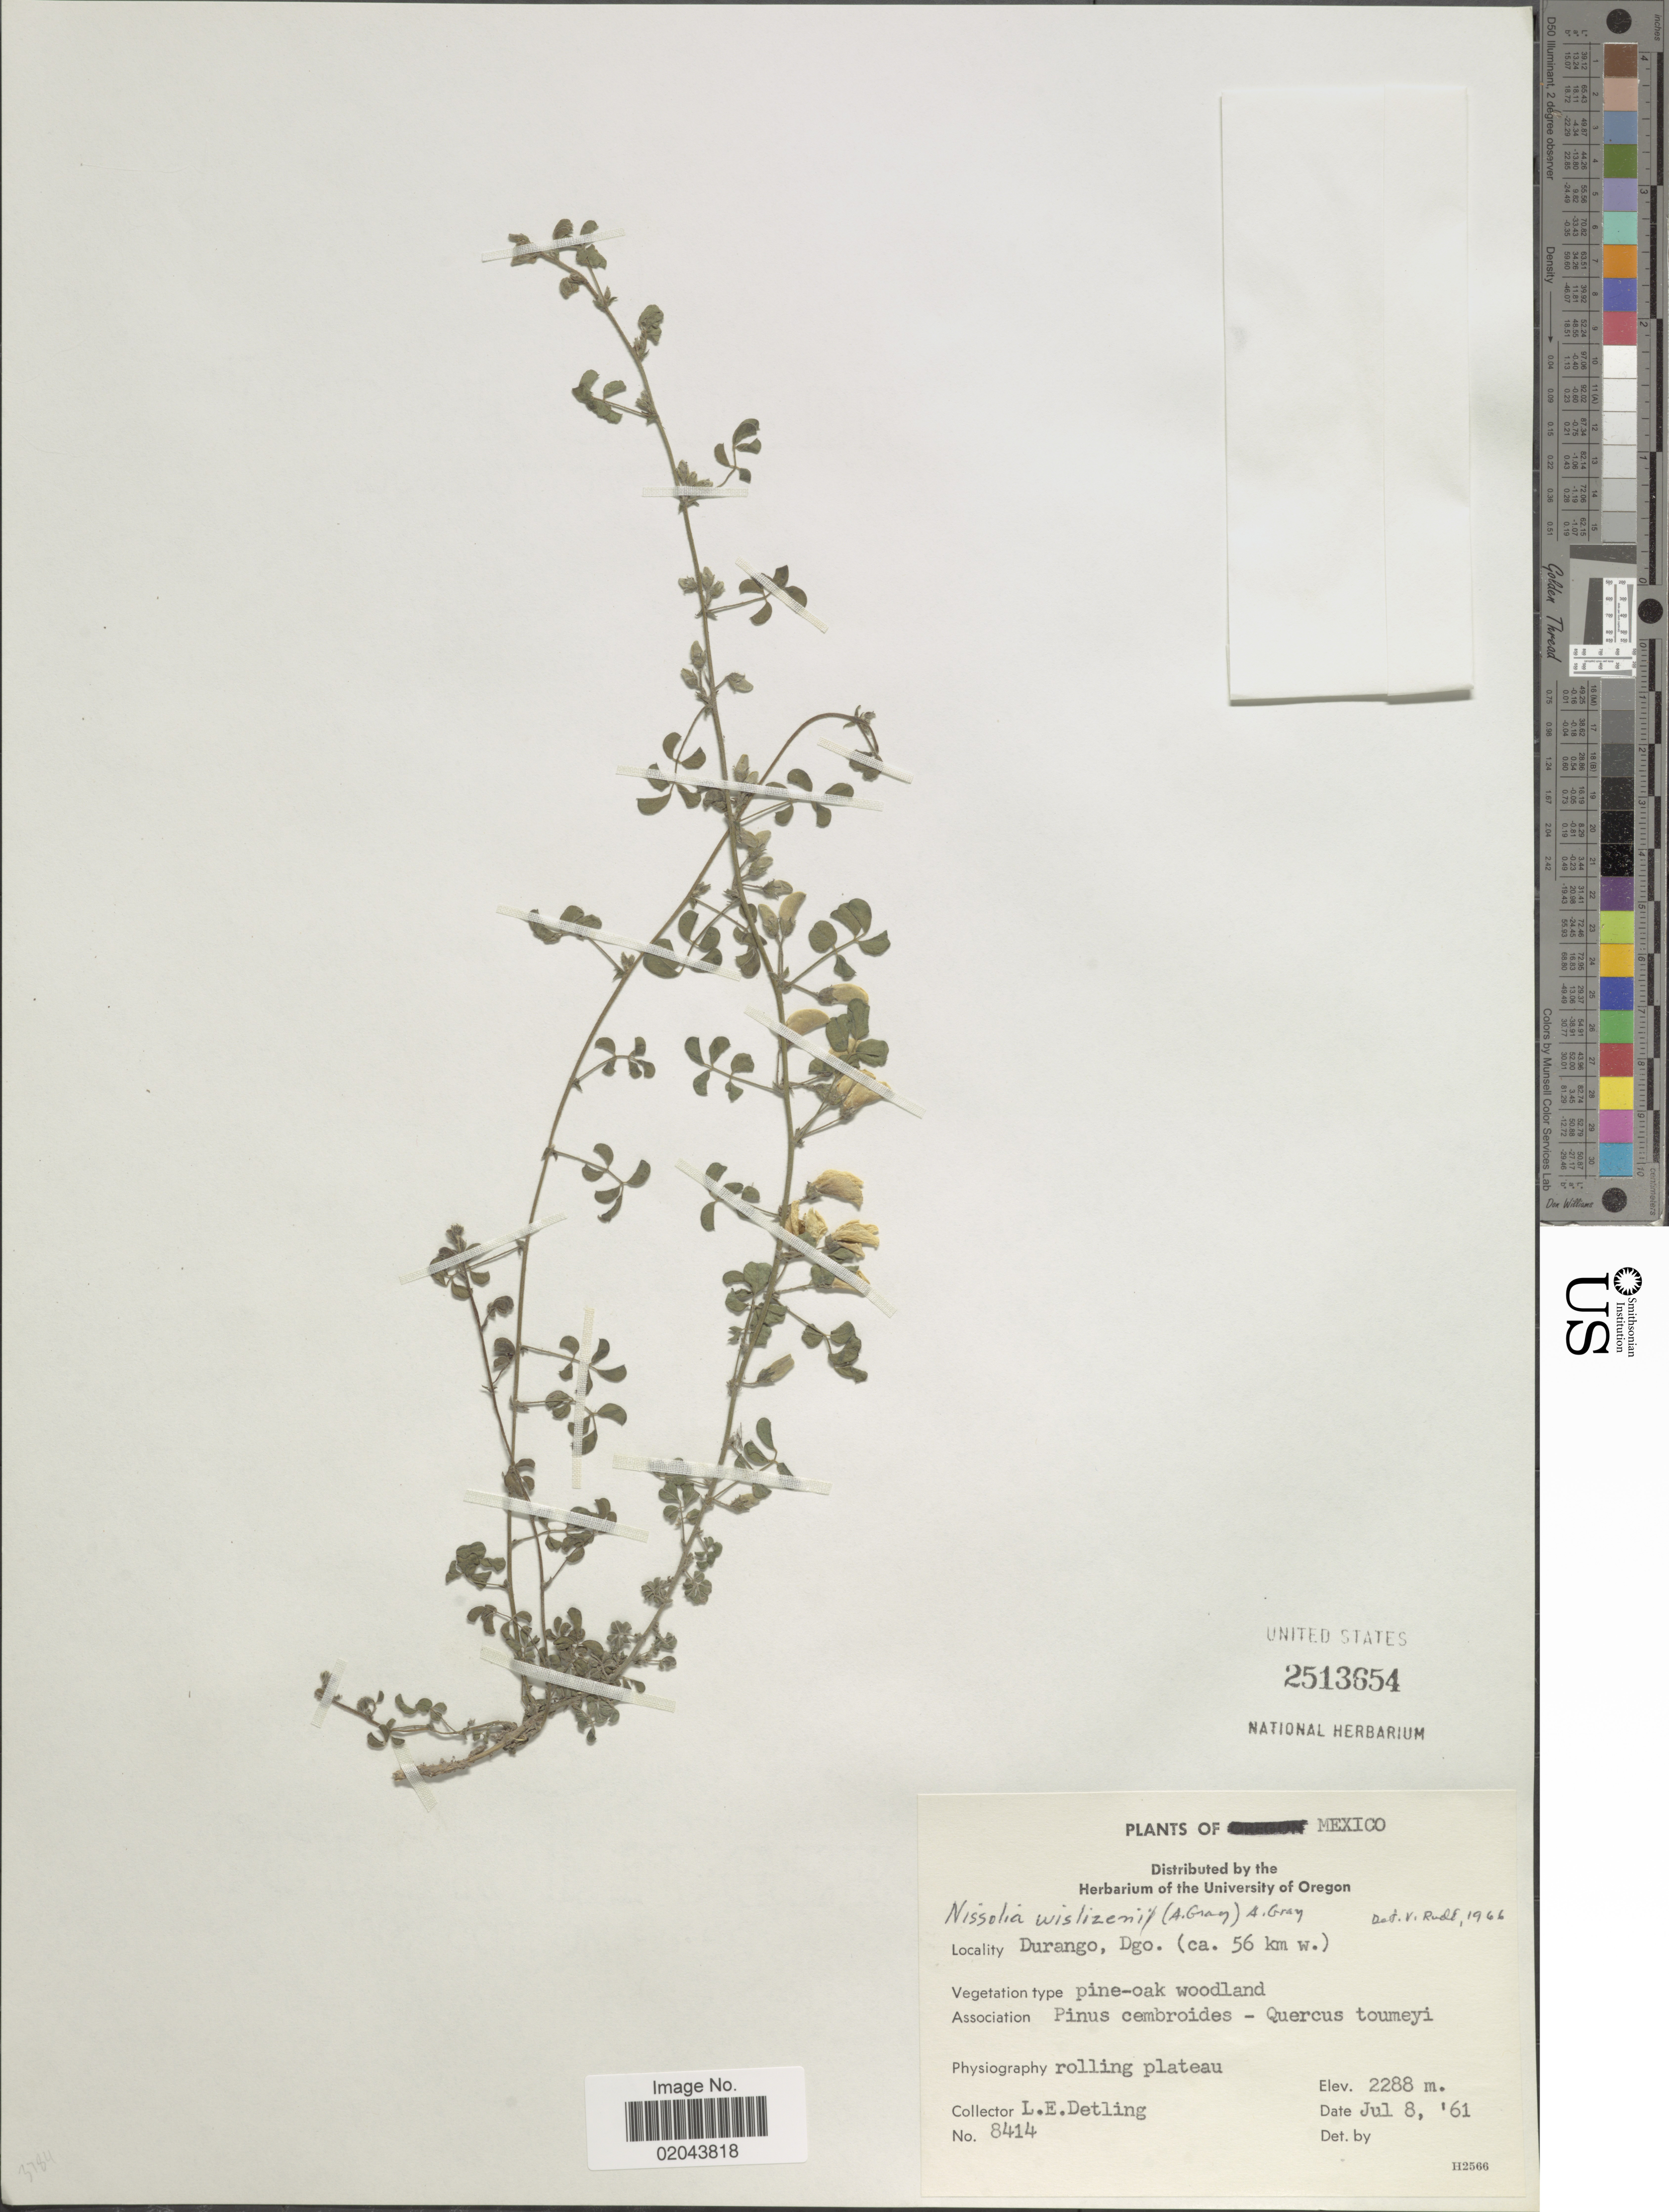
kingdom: Plantae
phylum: Tracheophyta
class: Magnoliopsida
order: Fabales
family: Fabaceae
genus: Nissolia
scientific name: Nissolia wislizeni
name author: A. Gray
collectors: L. E. Detling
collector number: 8414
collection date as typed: Transcribed d/m/y: 8/7/81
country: Mexico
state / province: Durango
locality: (ca. 56 km w.), rolling plateau.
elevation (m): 2288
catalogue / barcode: US 2513654